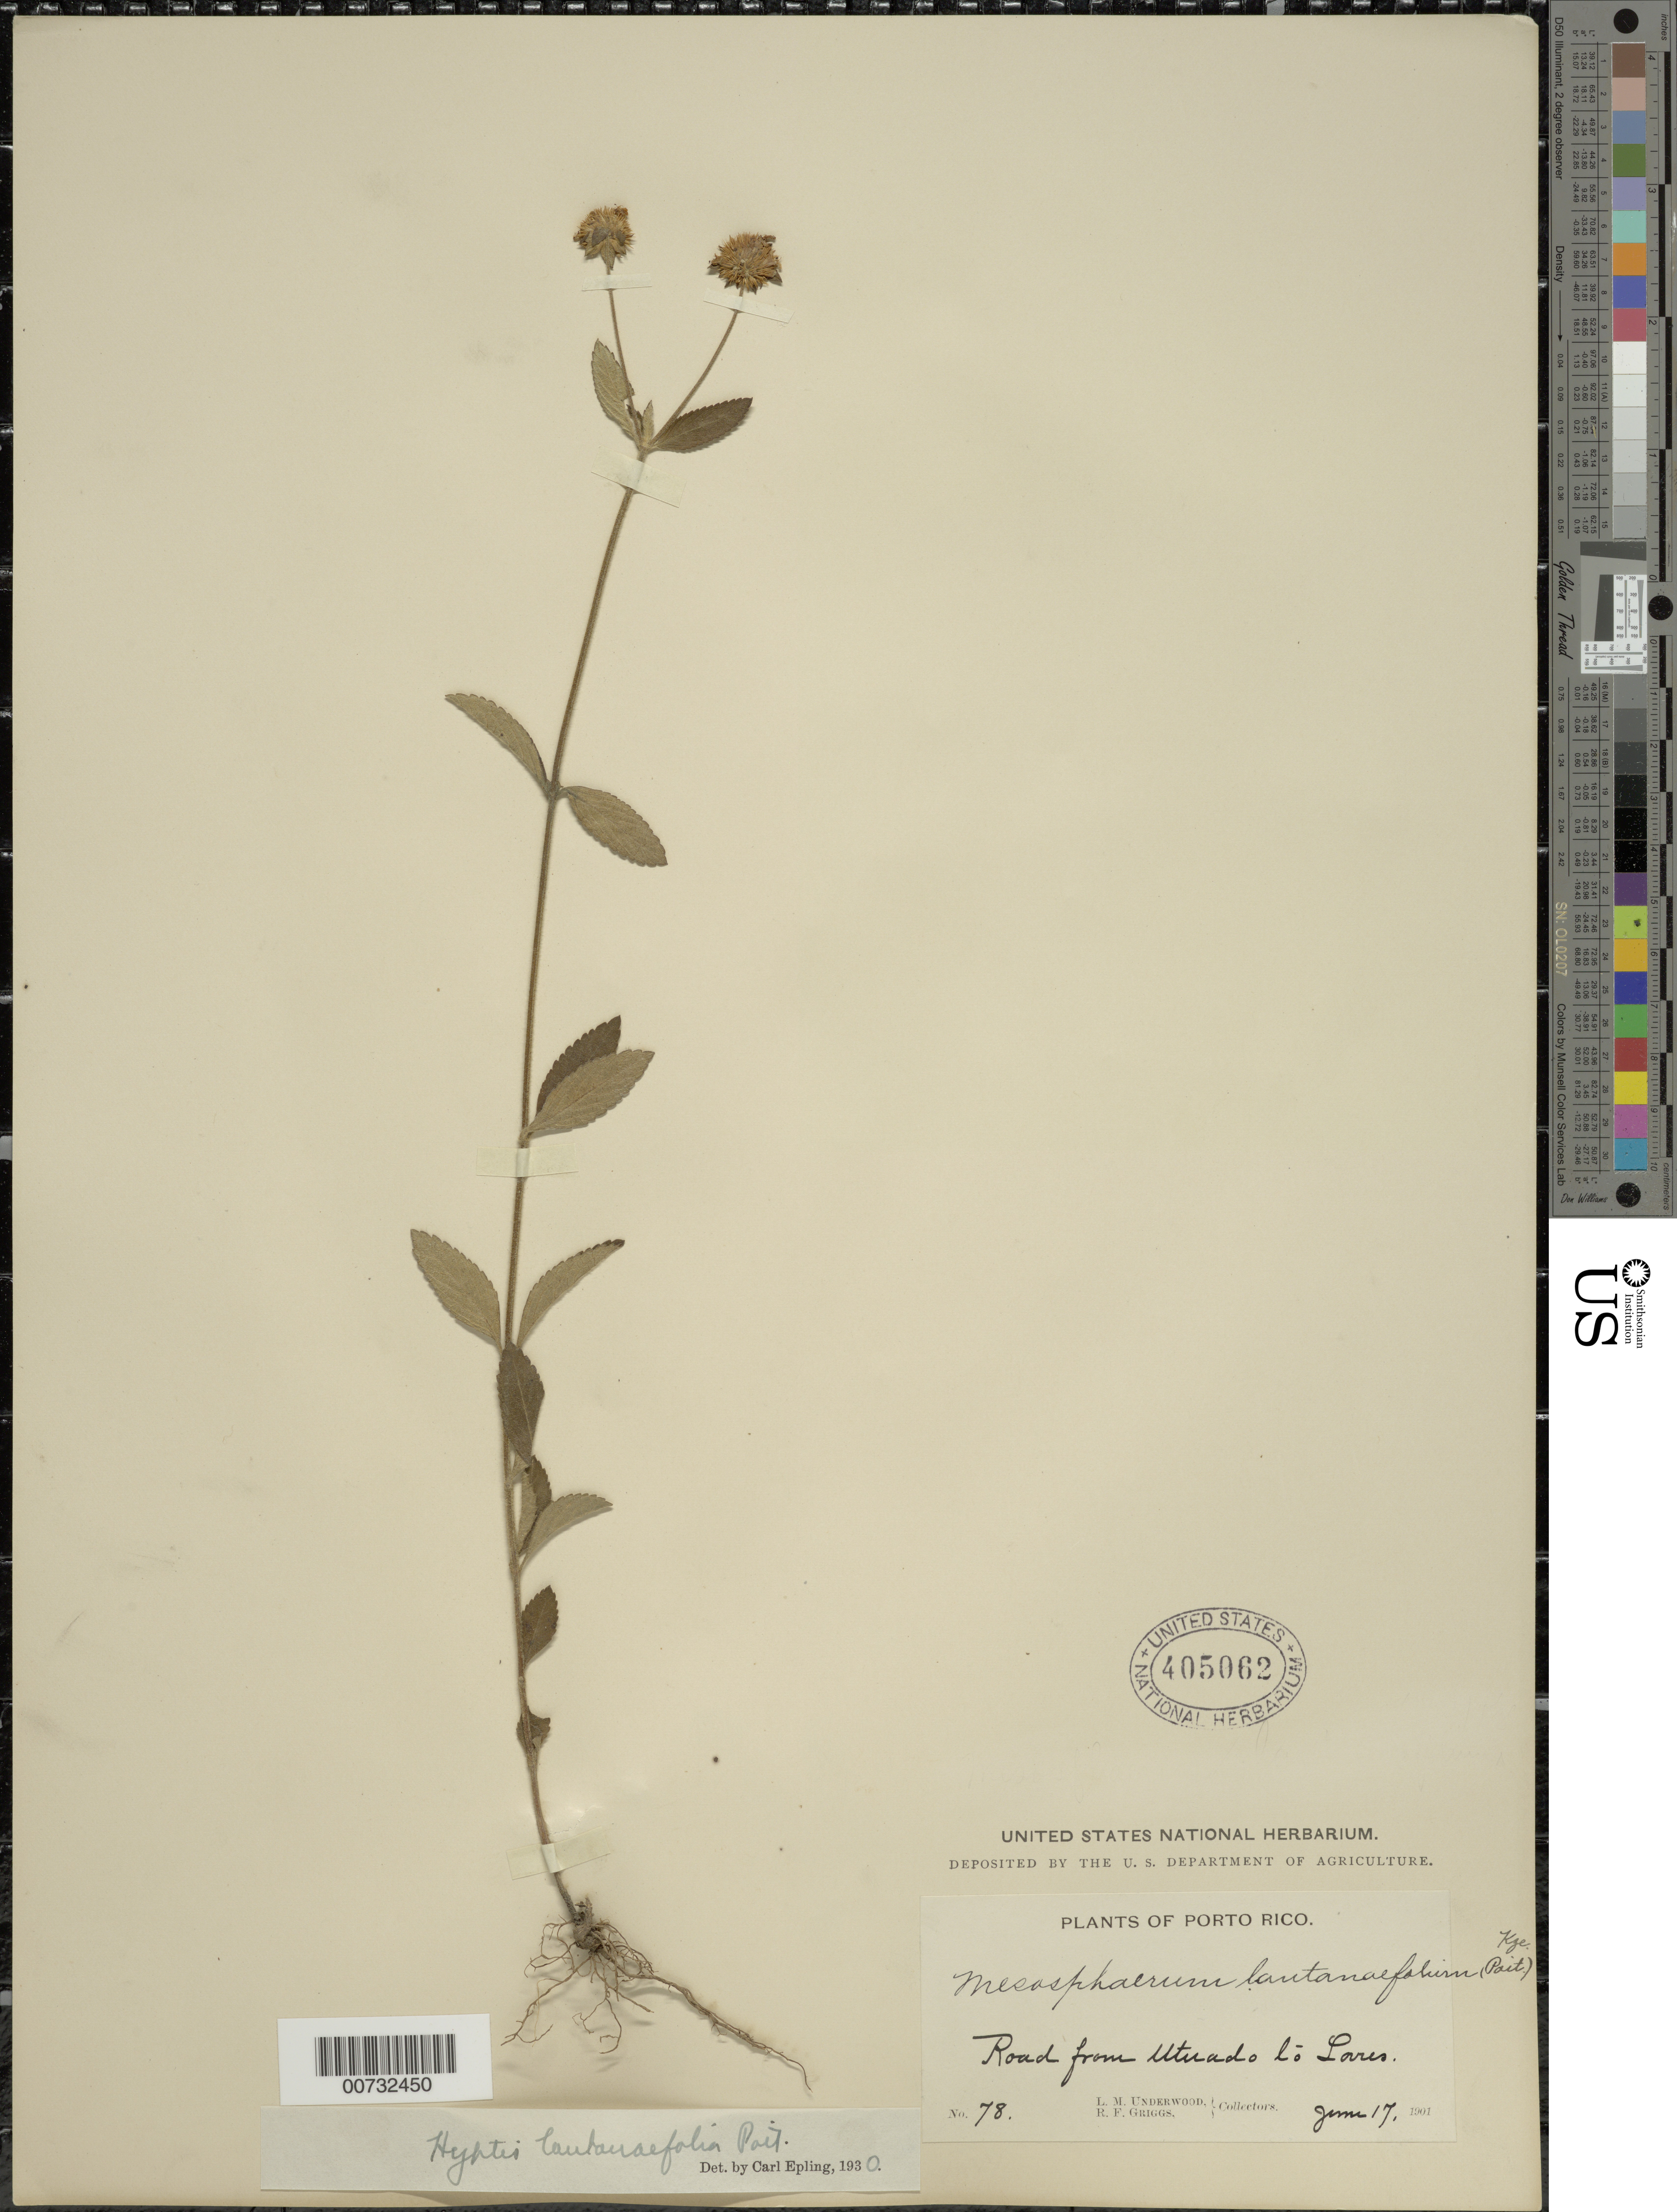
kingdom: Plantae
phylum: Tracheophyta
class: Magnoliopsida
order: Lamiales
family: Lamiaceae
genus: Hyptis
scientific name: Hyptis lantanifolia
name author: Poit.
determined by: Epling, C. C.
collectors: L. M. Underwood & R. F. Griggs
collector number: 78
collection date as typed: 17 Jun 1901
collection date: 1901-06-17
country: Puerto Rico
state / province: Utuado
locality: Utuado to Lares, road from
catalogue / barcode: US 405062